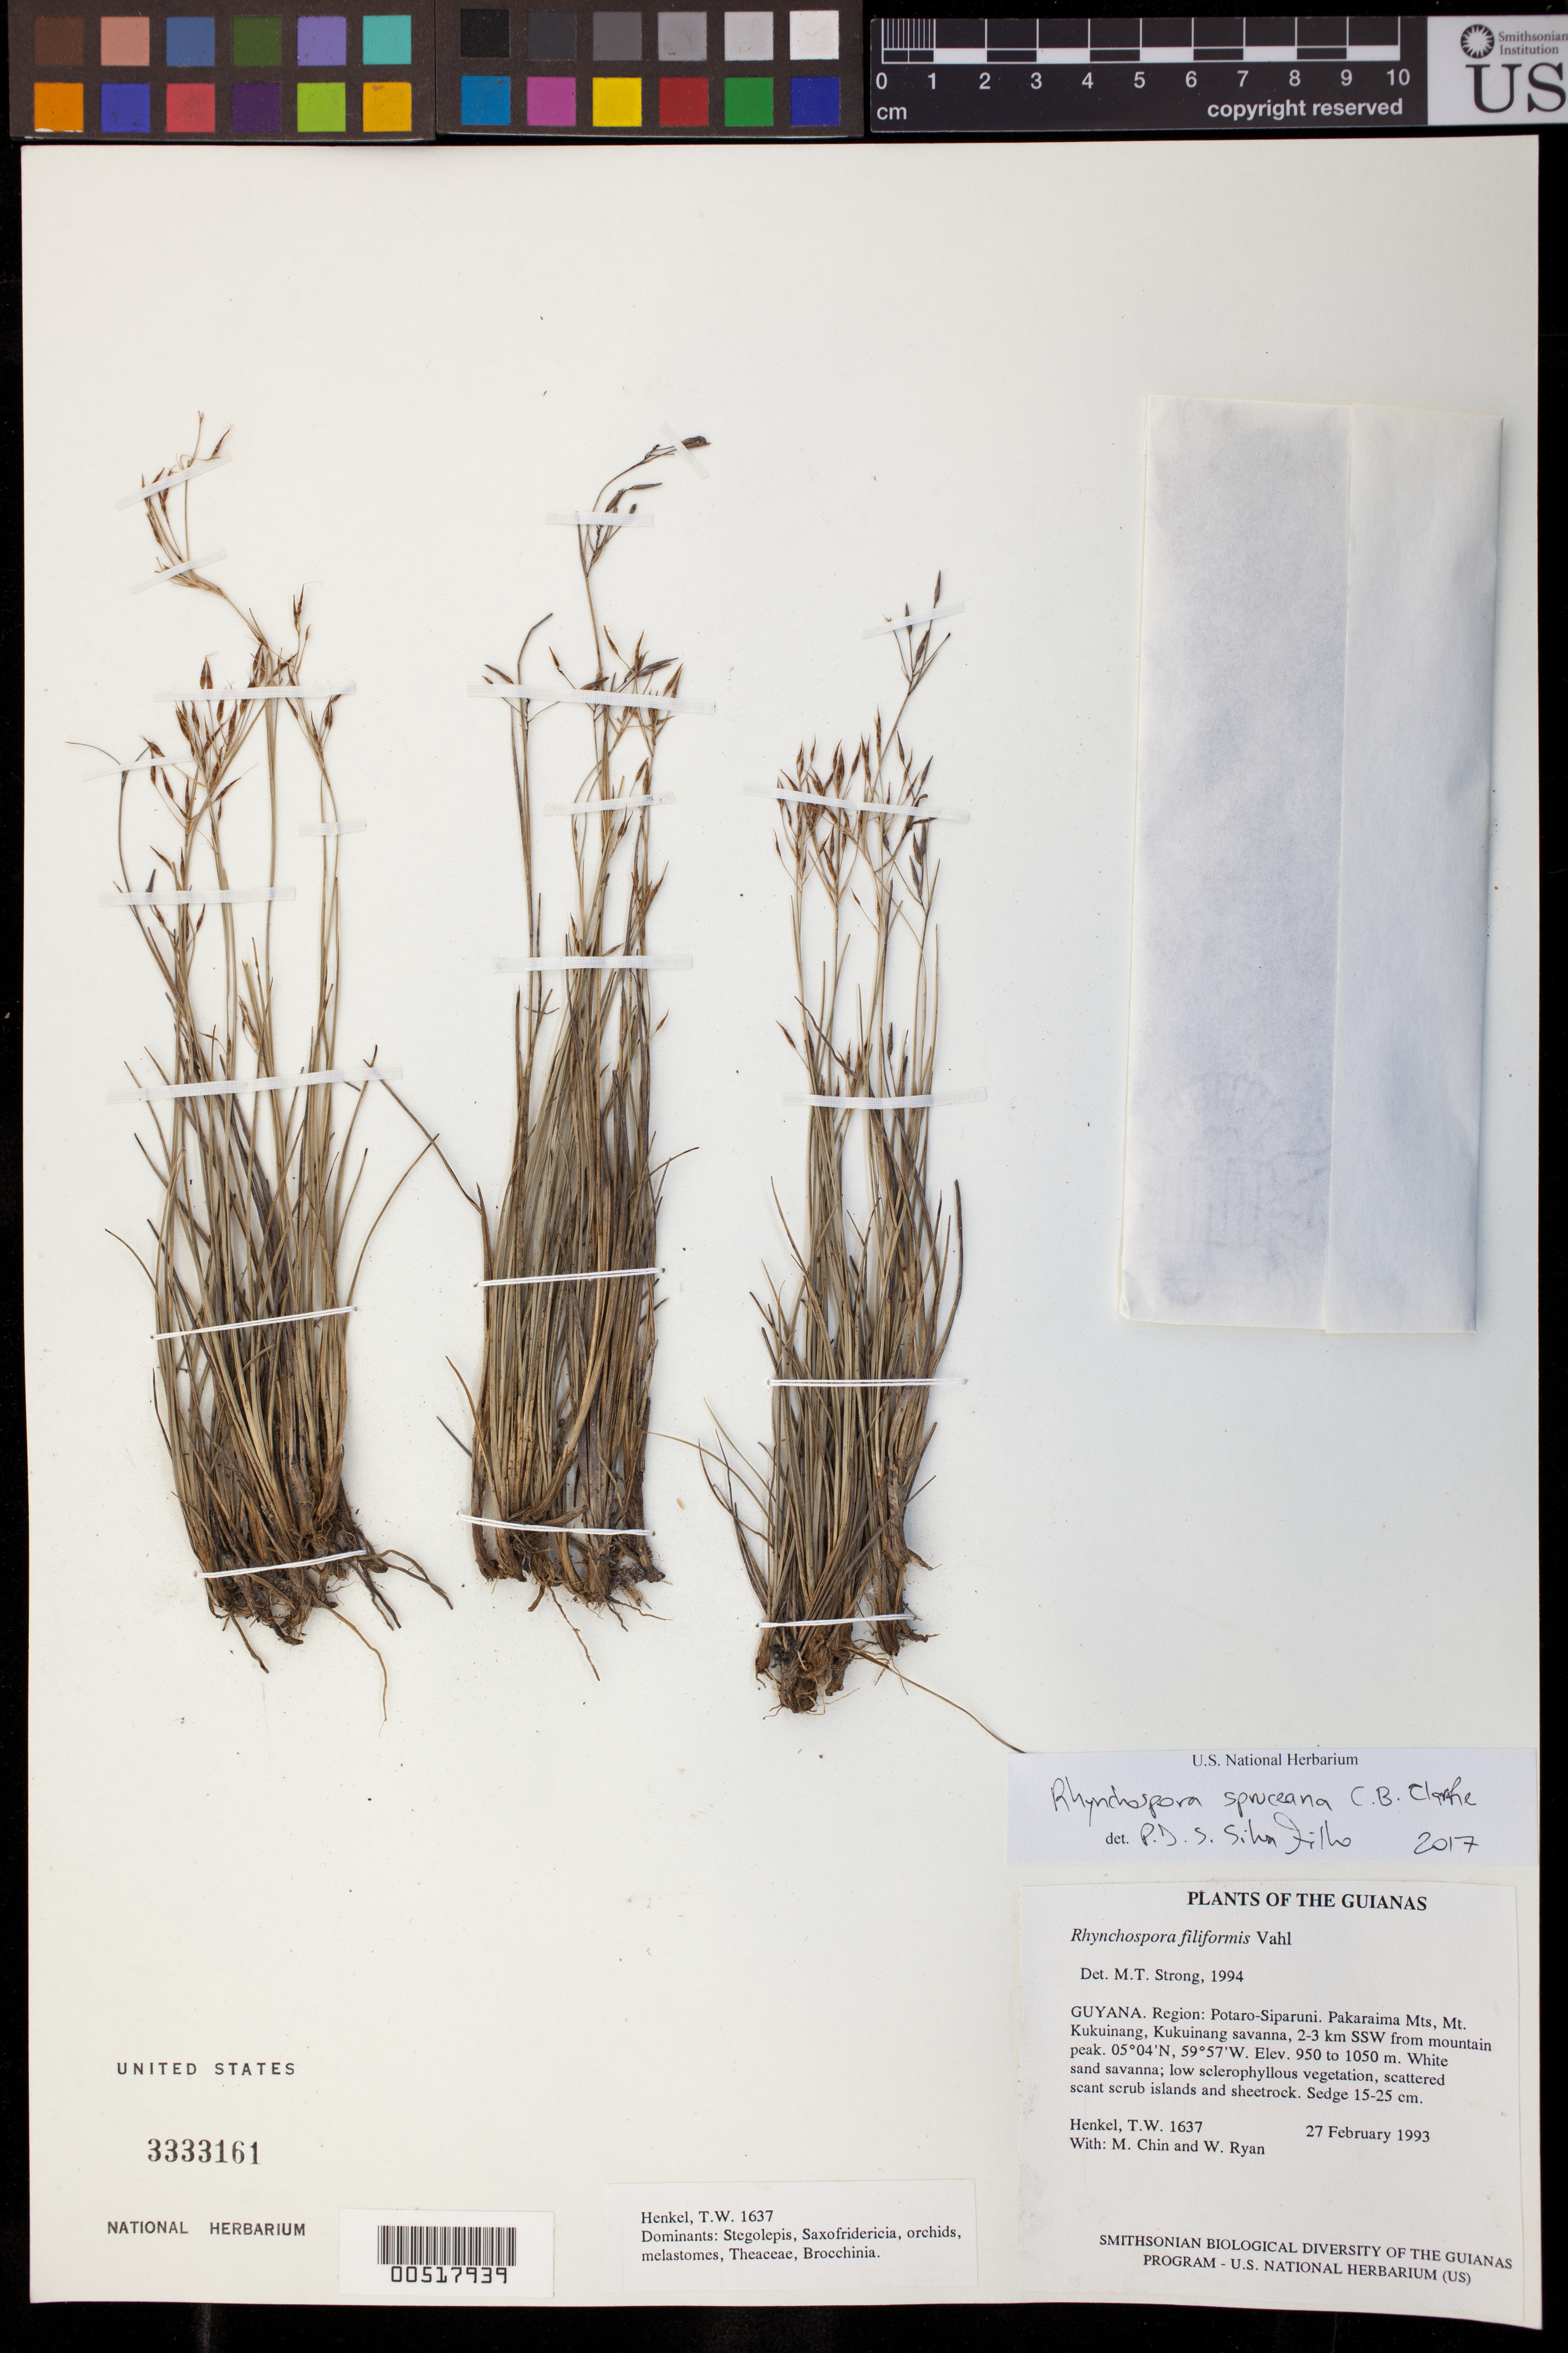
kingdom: Plantae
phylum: Tracheophyta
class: Liliopsida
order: Poales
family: Cyperaceae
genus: Rhynchospora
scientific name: Rhynchospora filiformis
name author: Vahl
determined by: Strong, M. T., (US), Smithsonian Institution - National Museum of Natural History (UNITED STATES)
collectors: T. Henkel, M. Chin & W. Ryan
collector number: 1637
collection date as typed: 27 February 1993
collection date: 1993-02-27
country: Guyana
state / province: Potaro-Siparuni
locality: Pakaraima Mts, Mt. Kukuinang, Kukuinang savanna, 2-3 km SSW from mountain peak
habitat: White sand savanna; low sclerophyllous vegetation, scattered scant scrub islands and sheetrock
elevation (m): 950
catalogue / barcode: US 3333161